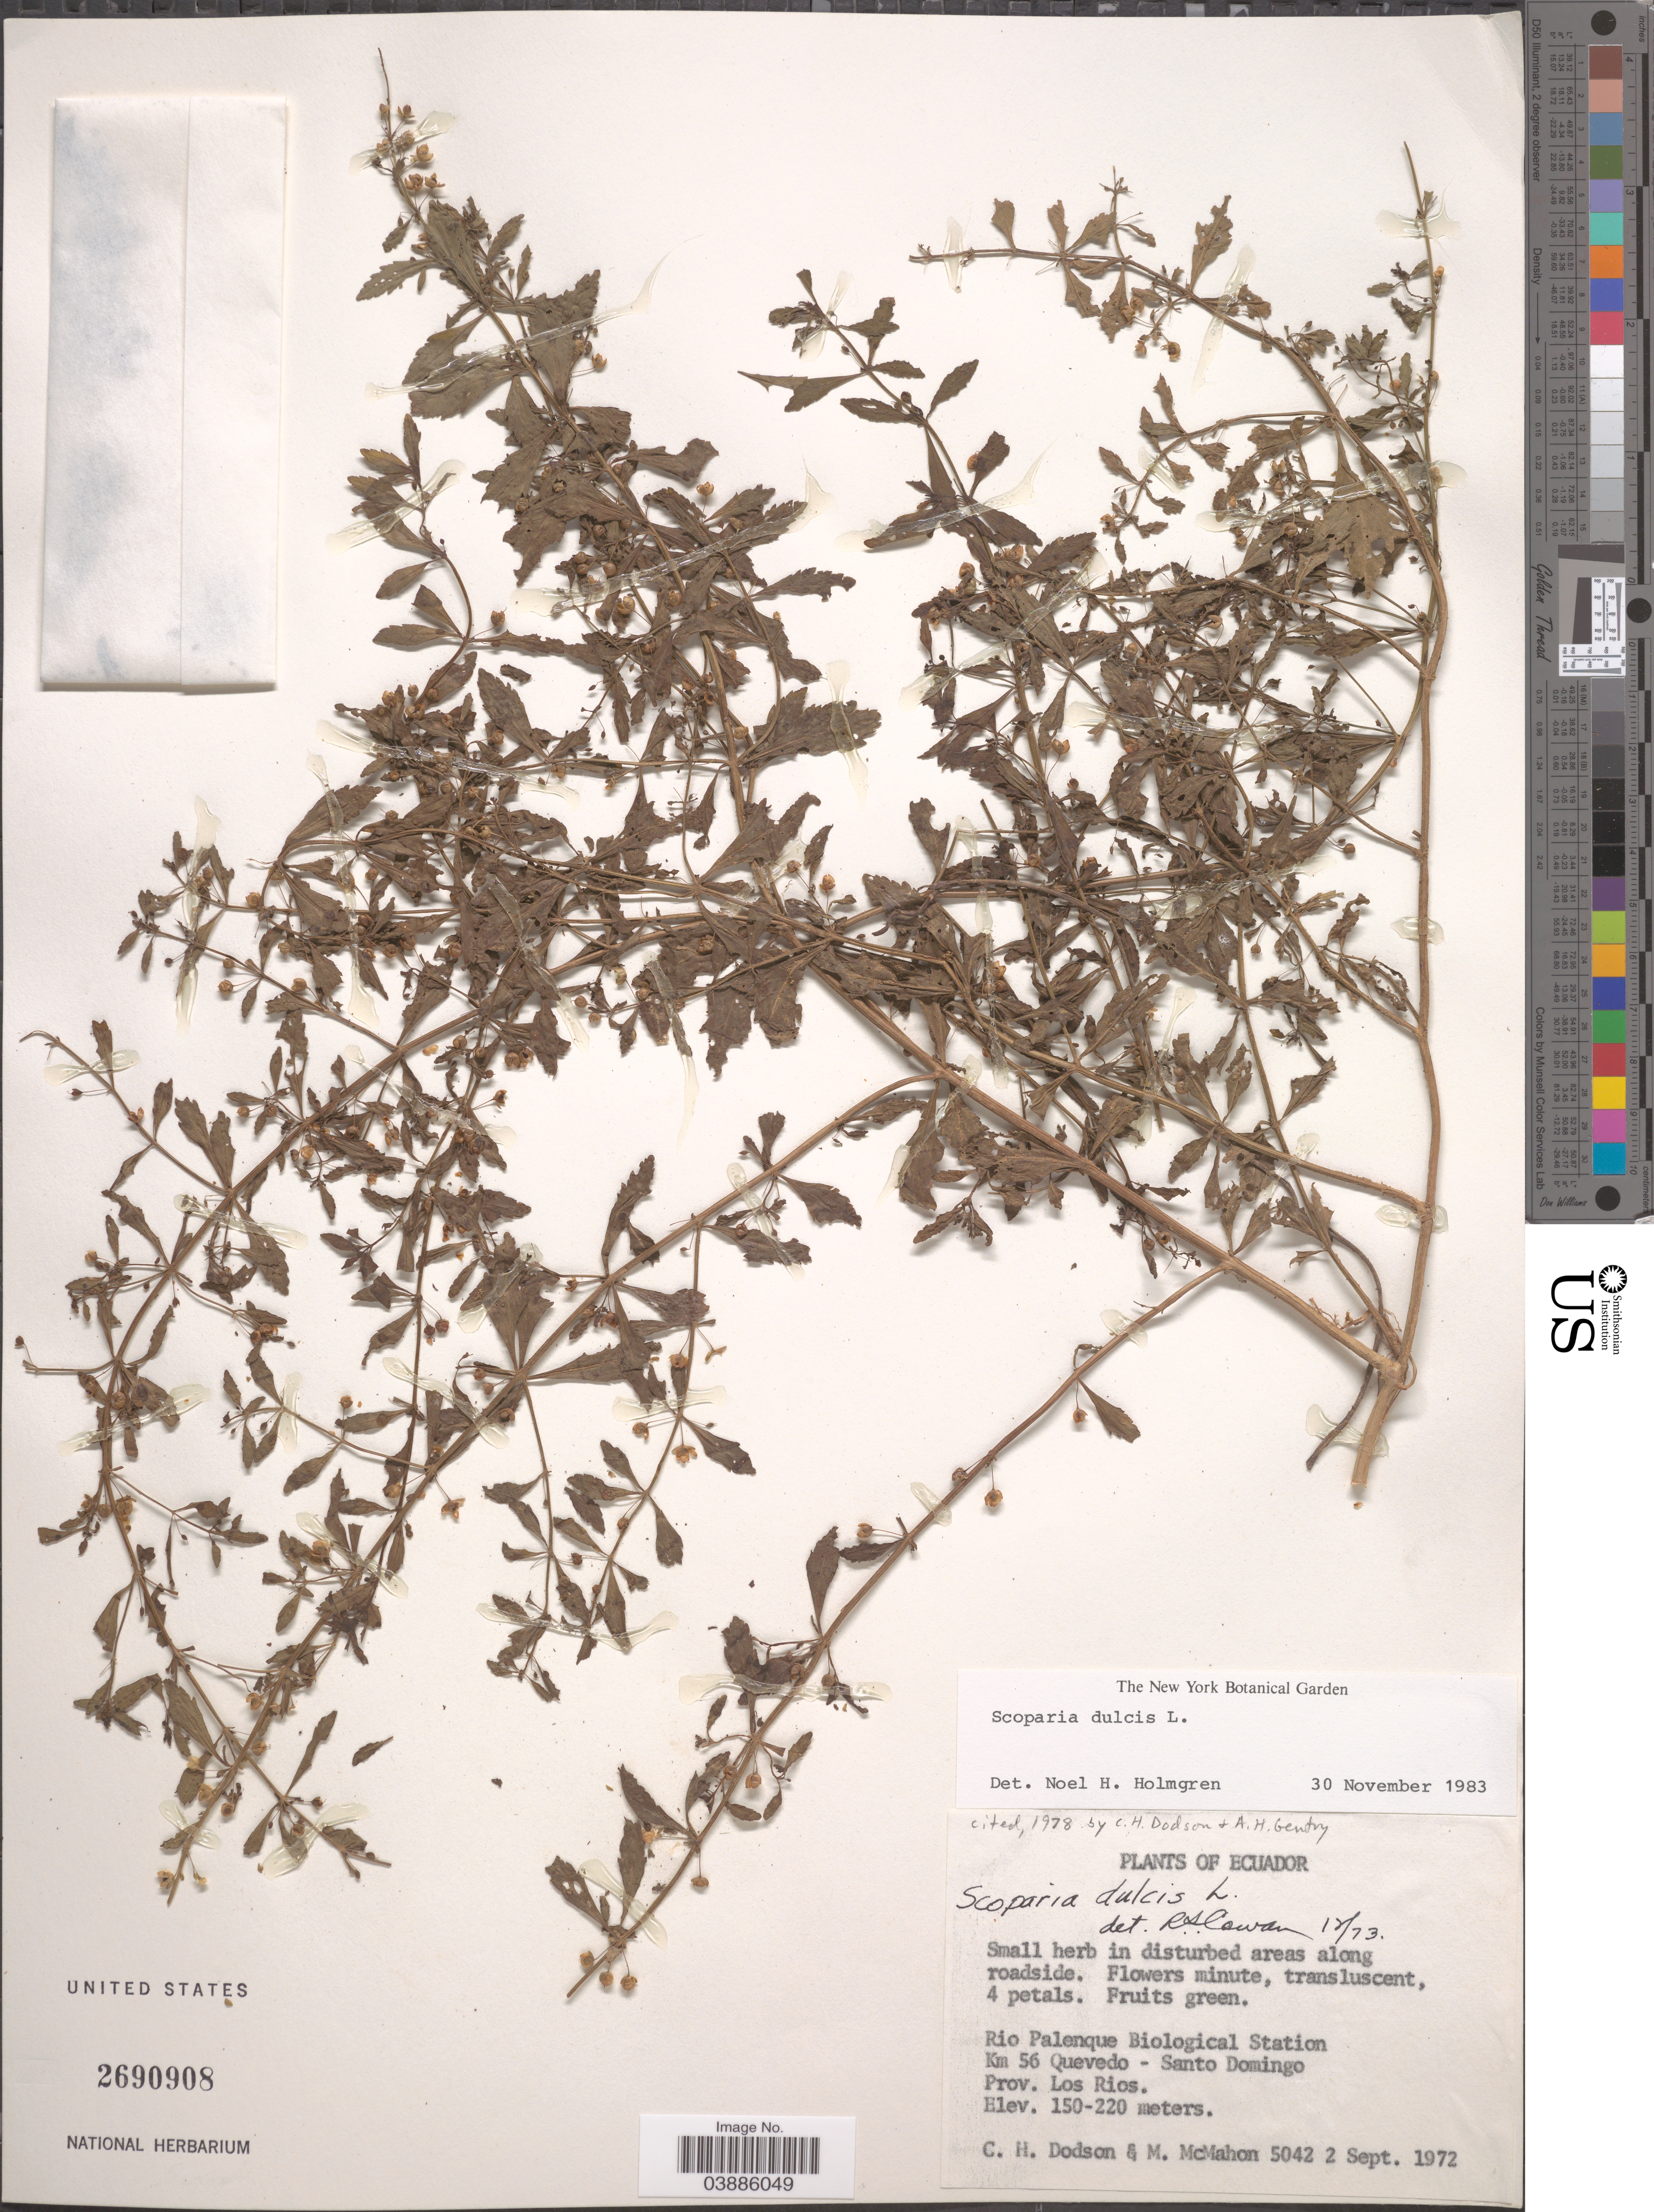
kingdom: Plantae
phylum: Tracheophyta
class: Magnoliopsida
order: Lamiales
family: Plantaginaceae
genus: Scoparia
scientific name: Scoparia dulcis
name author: L.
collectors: C. H. Dodson & M. McMahon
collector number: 5042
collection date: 1972-09-02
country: Ecuador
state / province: Los Ríos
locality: Rio Palenque Biological Station. Km 56 Quevedo - Santo Domingo.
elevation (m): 150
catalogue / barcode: US 2690908